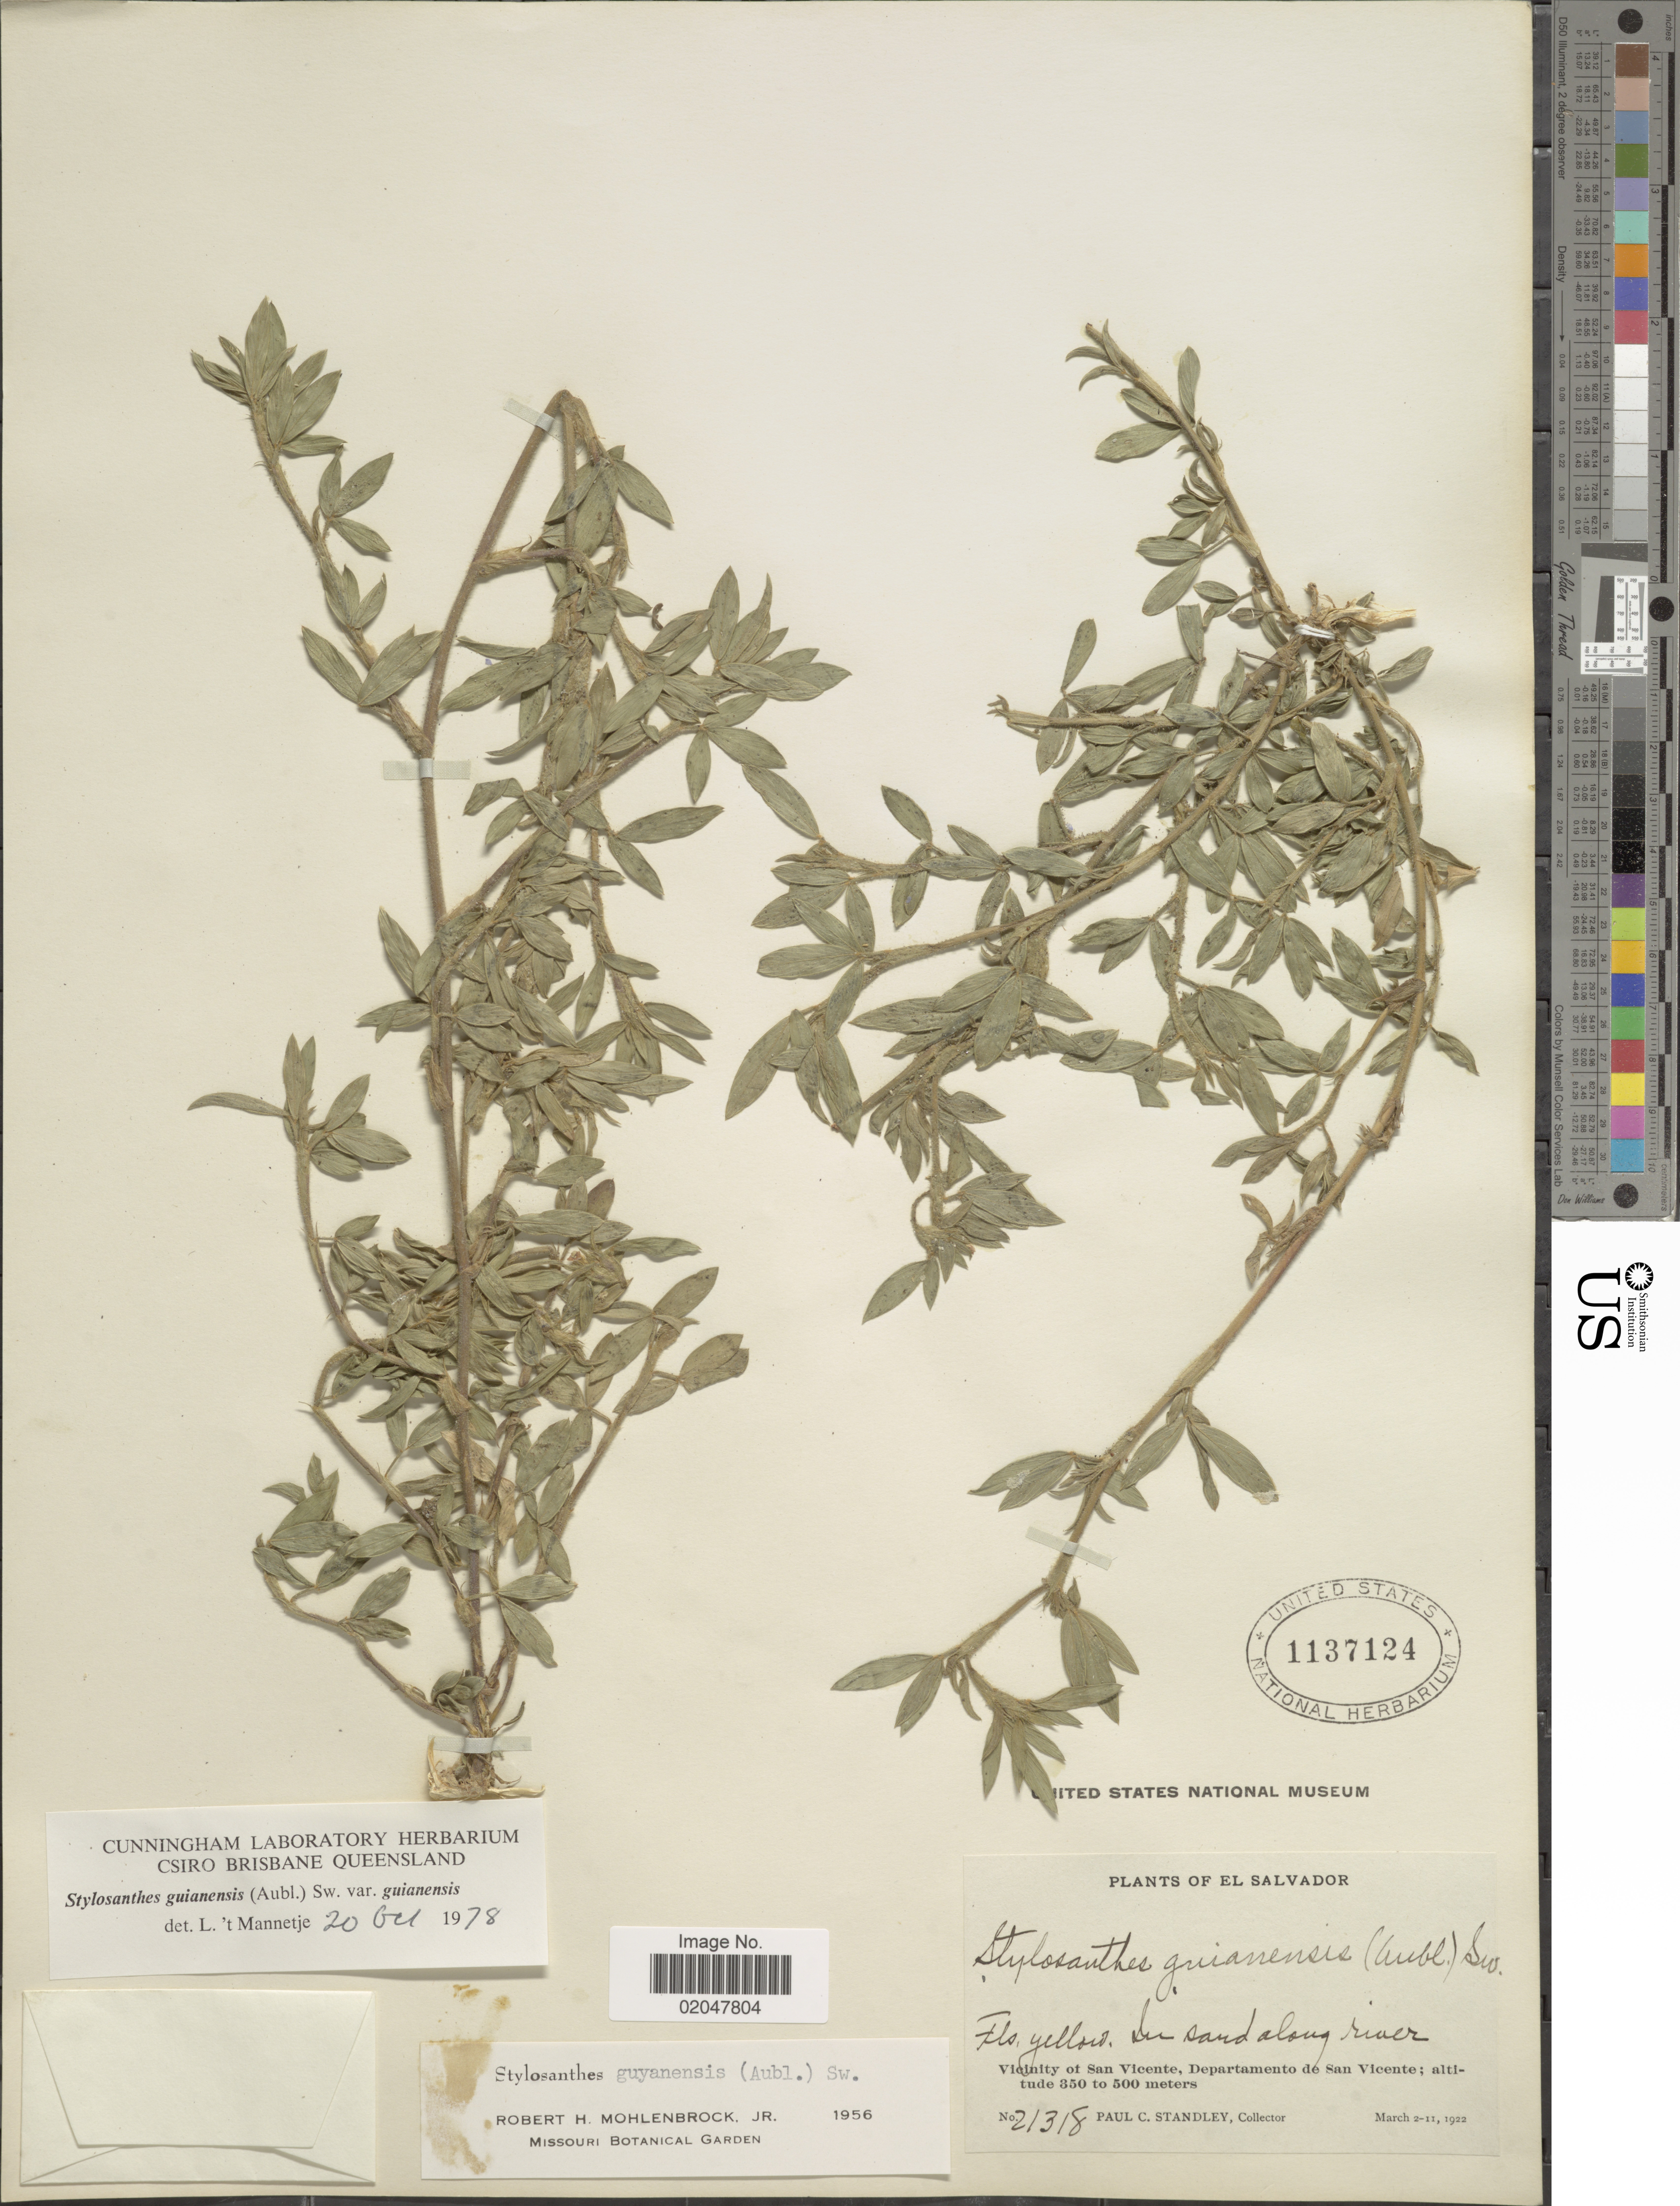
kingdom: Plantae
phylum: Tracheophyta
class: Magnoliopsida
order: Fabales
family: Fabaceae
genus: Stylosanthes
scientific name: Stylosanthes guianensis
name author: (Aubl.) Sw.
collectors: P. C. Standley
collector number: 21318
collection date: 1922-03-02/1922-03-11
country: El Salvador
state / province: San Vincente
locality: Vicinity of San Vicente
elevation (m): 350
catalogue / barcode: US 1137124